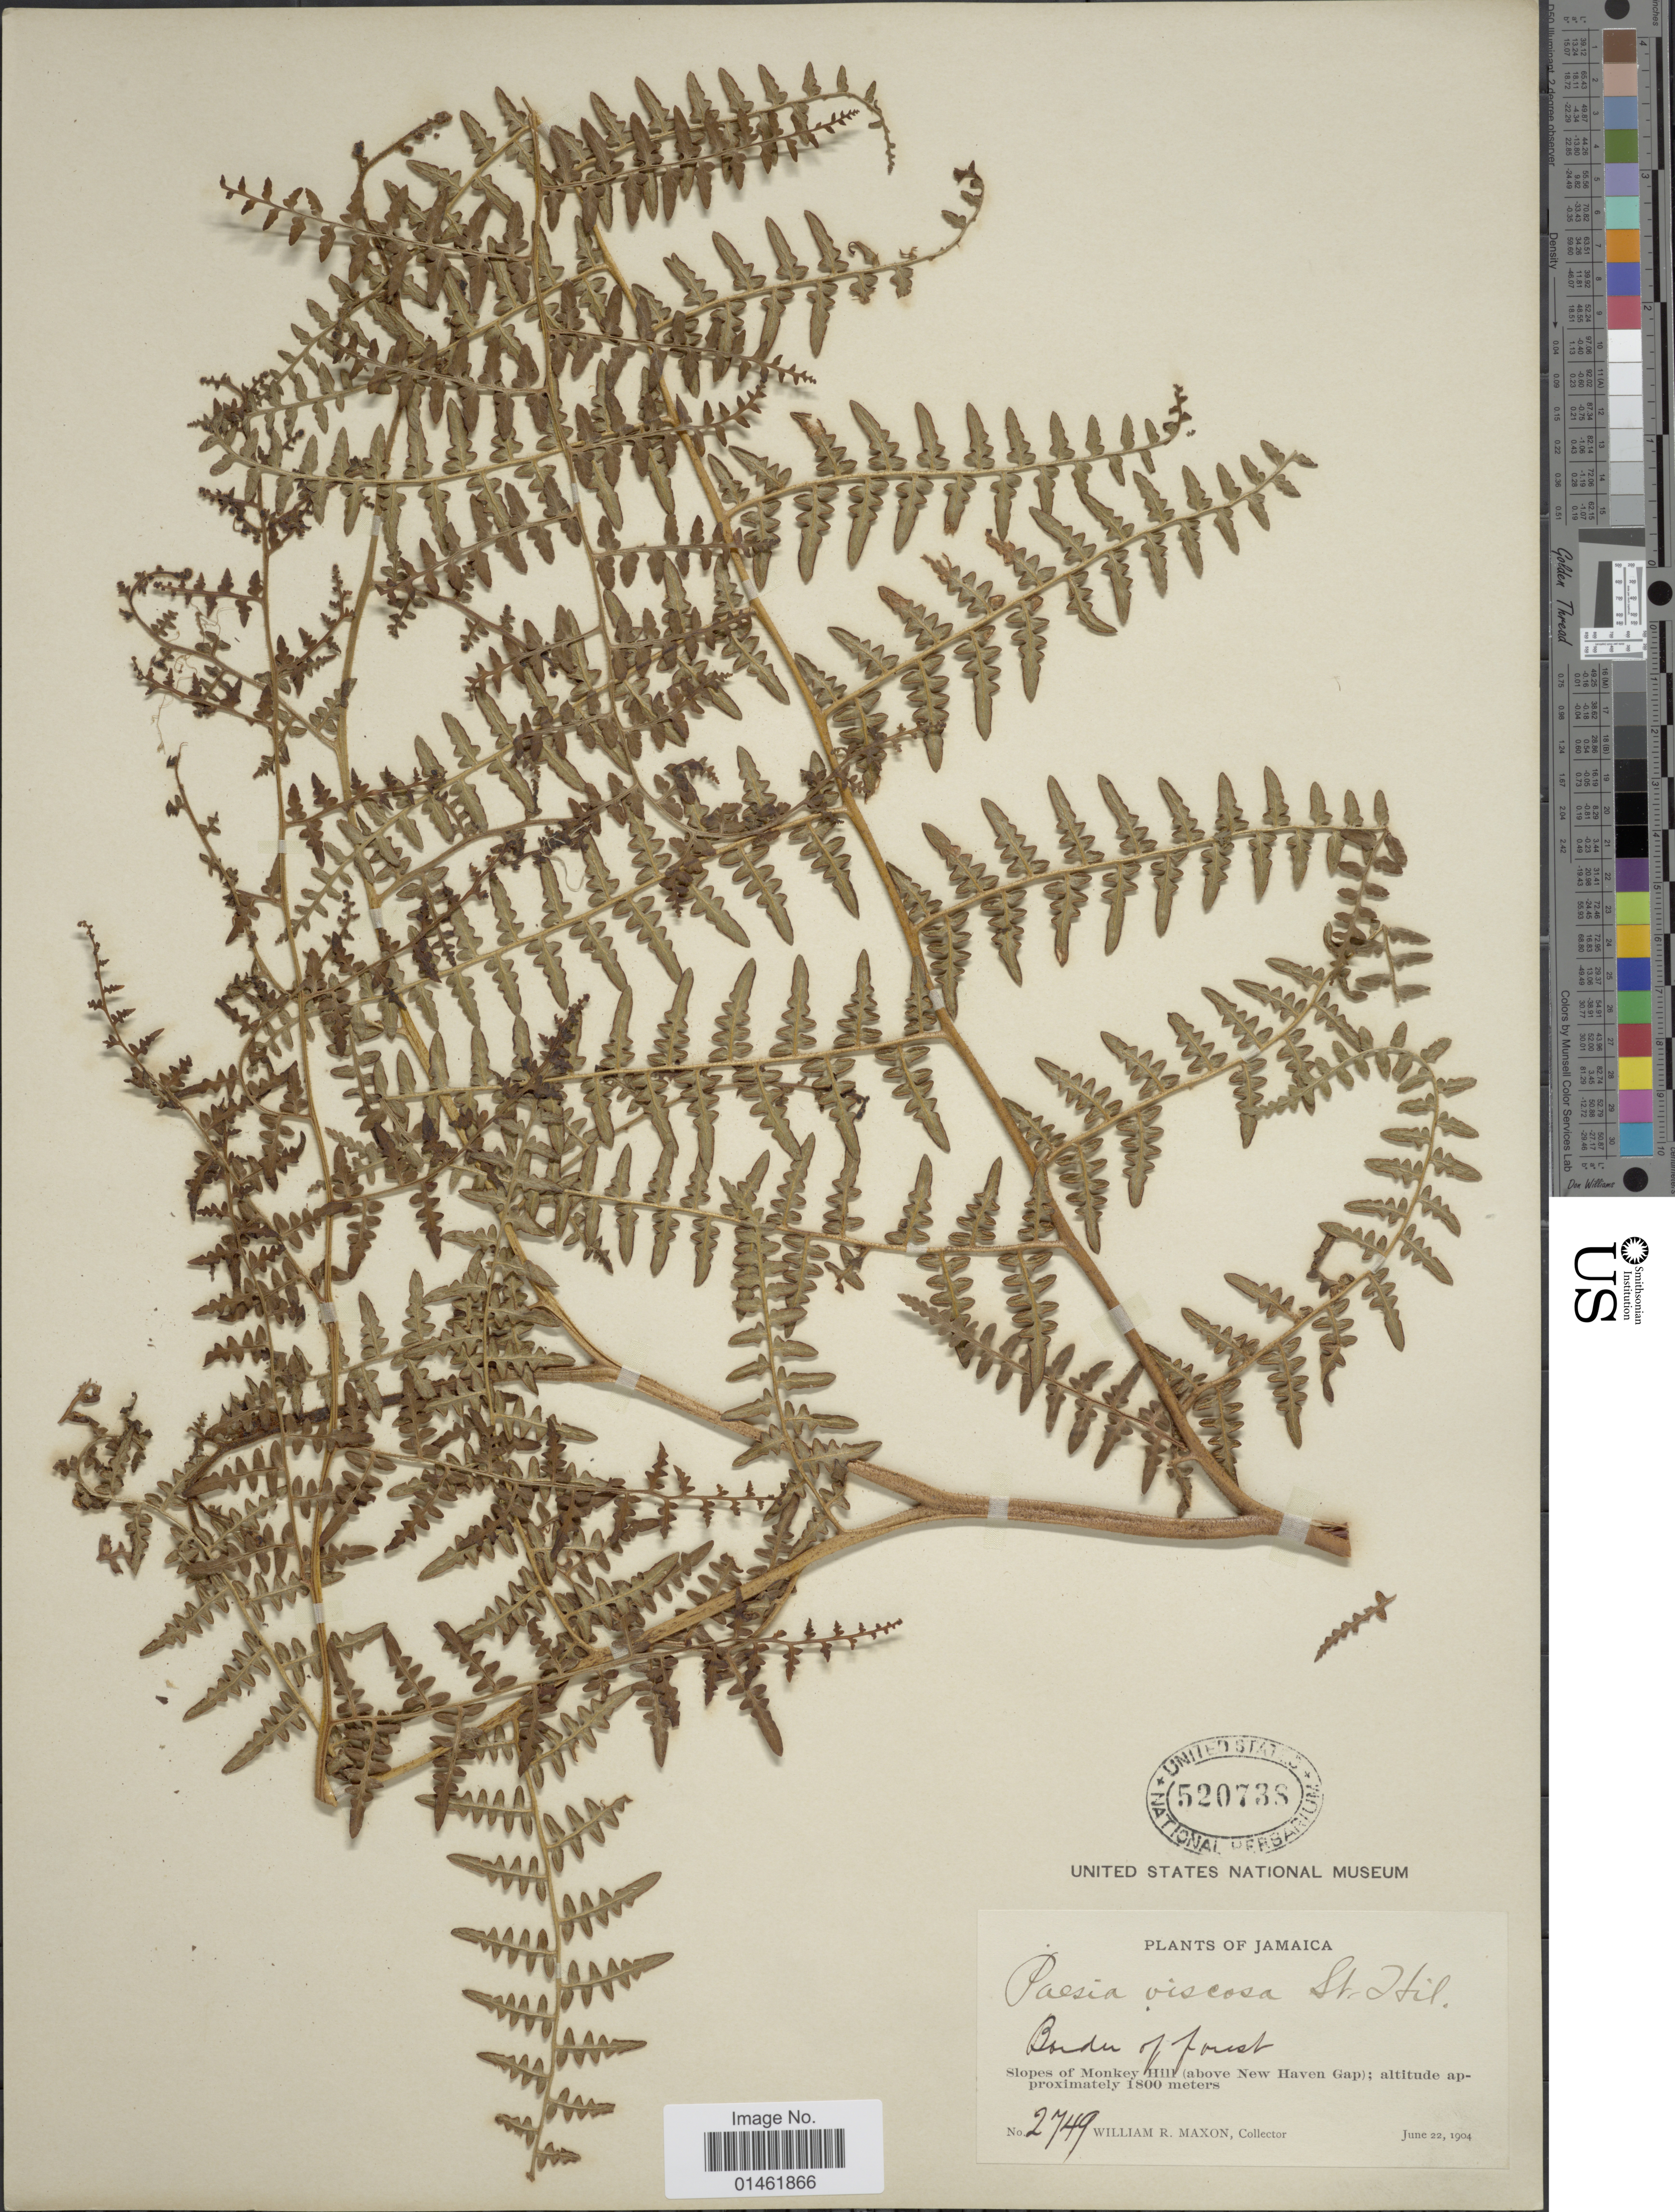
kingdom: Plantae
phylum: Tracheophyta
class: Polypodiopsida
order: Polypodiales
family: Dennstaedtiaceae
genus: Paesia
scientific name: Paesia glandulosa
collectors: W. R. Maxon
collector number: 2749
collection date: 1904-06-22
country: Jamaica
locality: Slopes of Monkey Hilll (above New Have Gap)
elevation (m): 1800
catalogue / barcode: US 520738